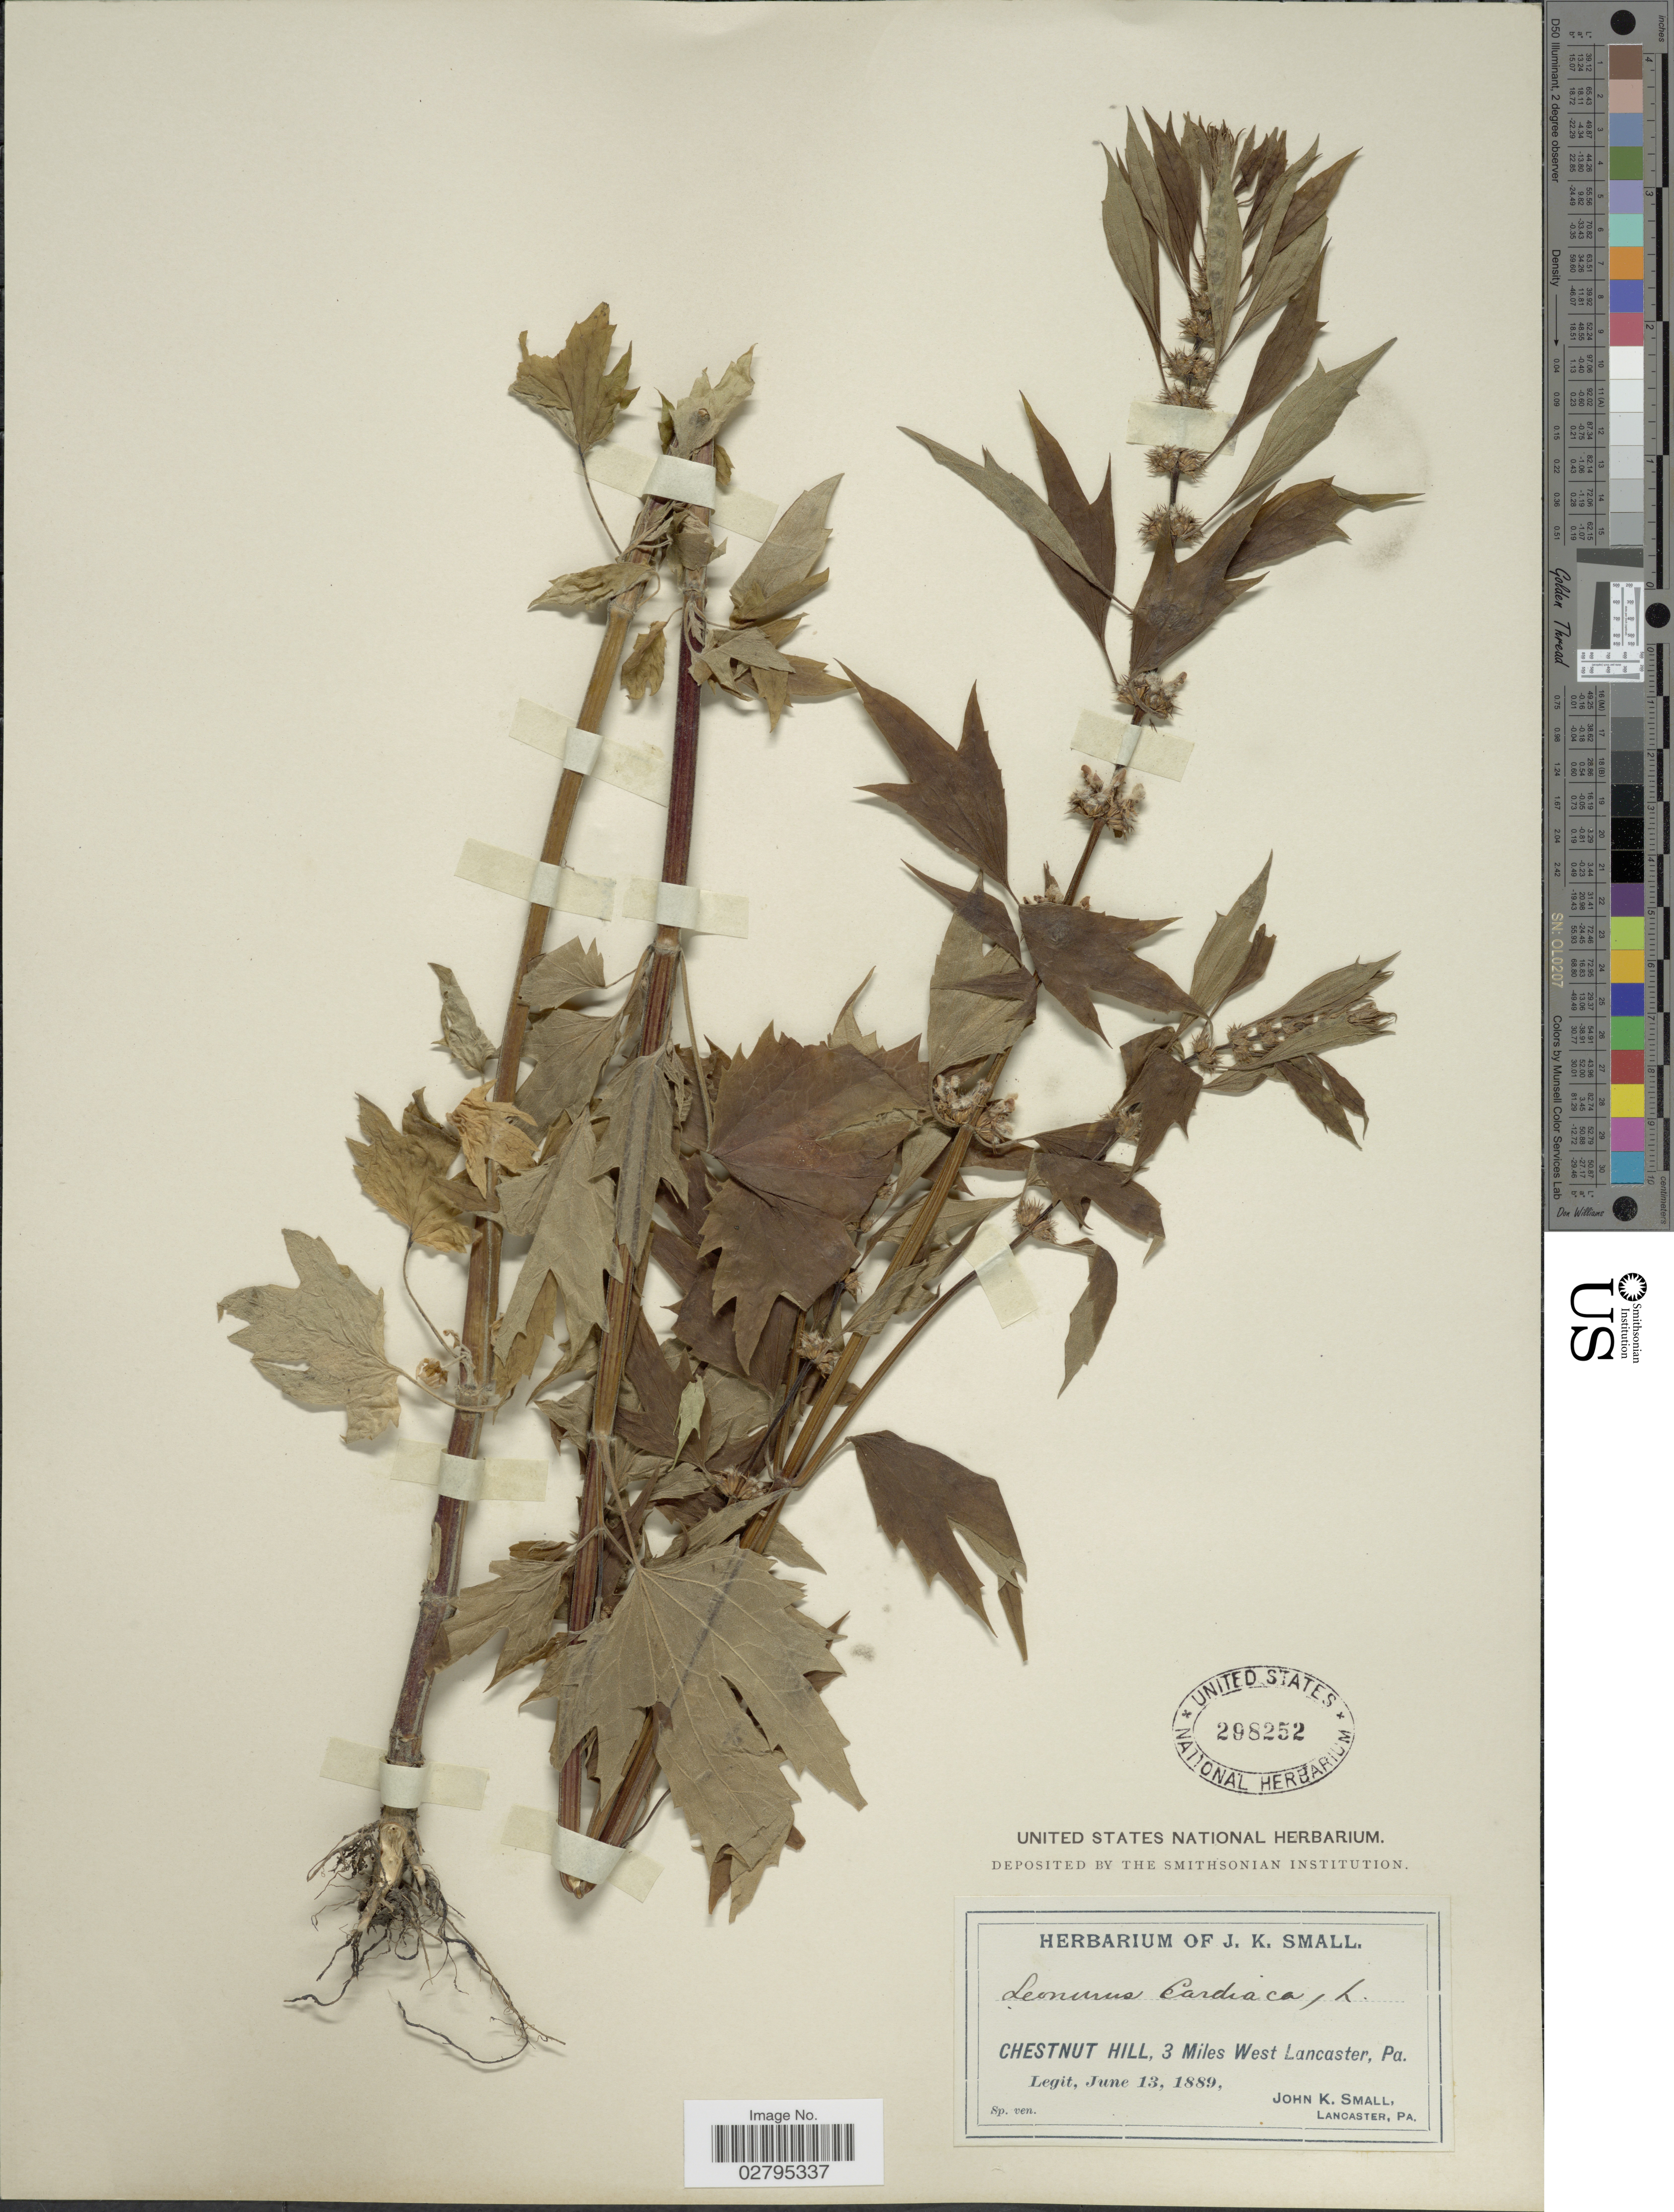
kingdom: Plantae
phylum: Tracheophyta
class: Magnoliopsida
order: Lamiales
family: Lamiaceae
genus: Leonurus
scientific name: Leonurus cardiaca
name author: L.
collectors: J. K. Small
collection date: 1889-06-13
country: United States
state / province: Pennsylvania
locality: Chestnut Hill, 3 Miles West Lancaster, Pa.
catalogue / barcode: US 298252